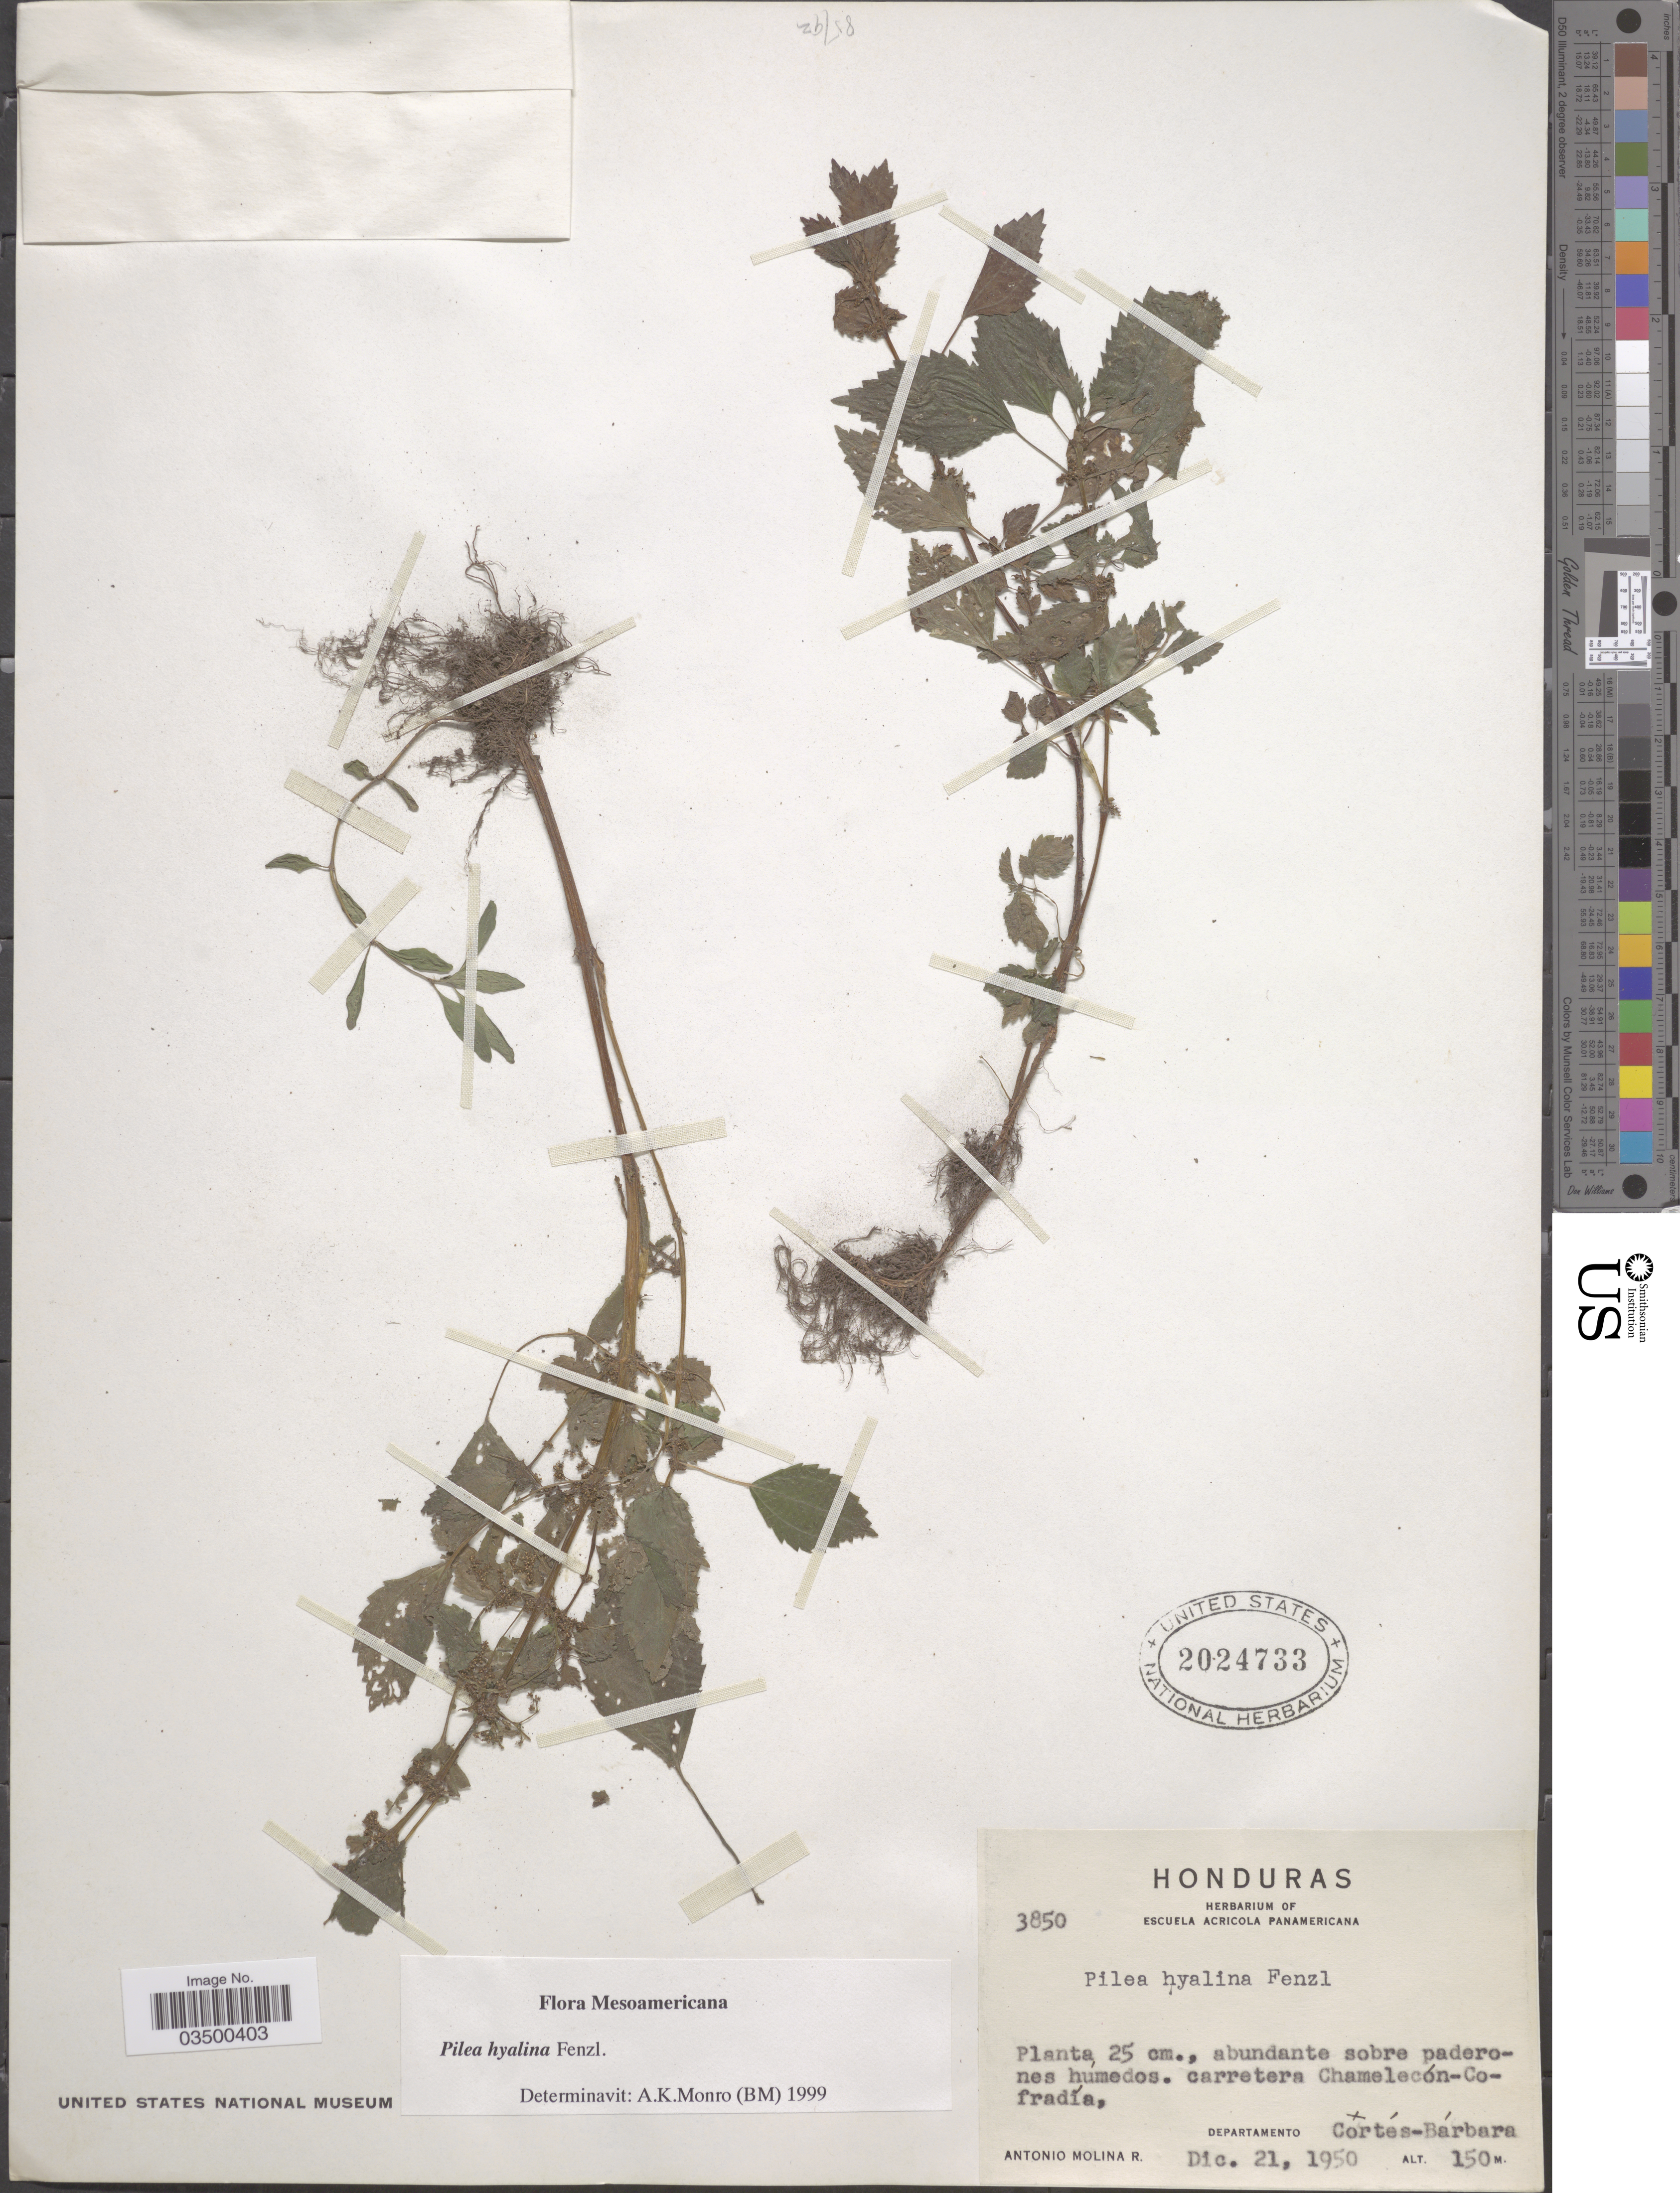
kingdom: Plantae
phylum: Tracheophyta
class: Magnoliopsida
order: Rosales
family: Urticaceae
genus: Pilea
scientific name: Pilea hyalina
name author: Fenzl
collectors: A. Molina R.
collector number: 3850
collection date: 1950-12-21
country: Honduras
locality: Carretera Chamelecón-Cofradía. Departamento Cortés-Bárbara.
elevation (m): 150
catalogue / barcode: US 2024733